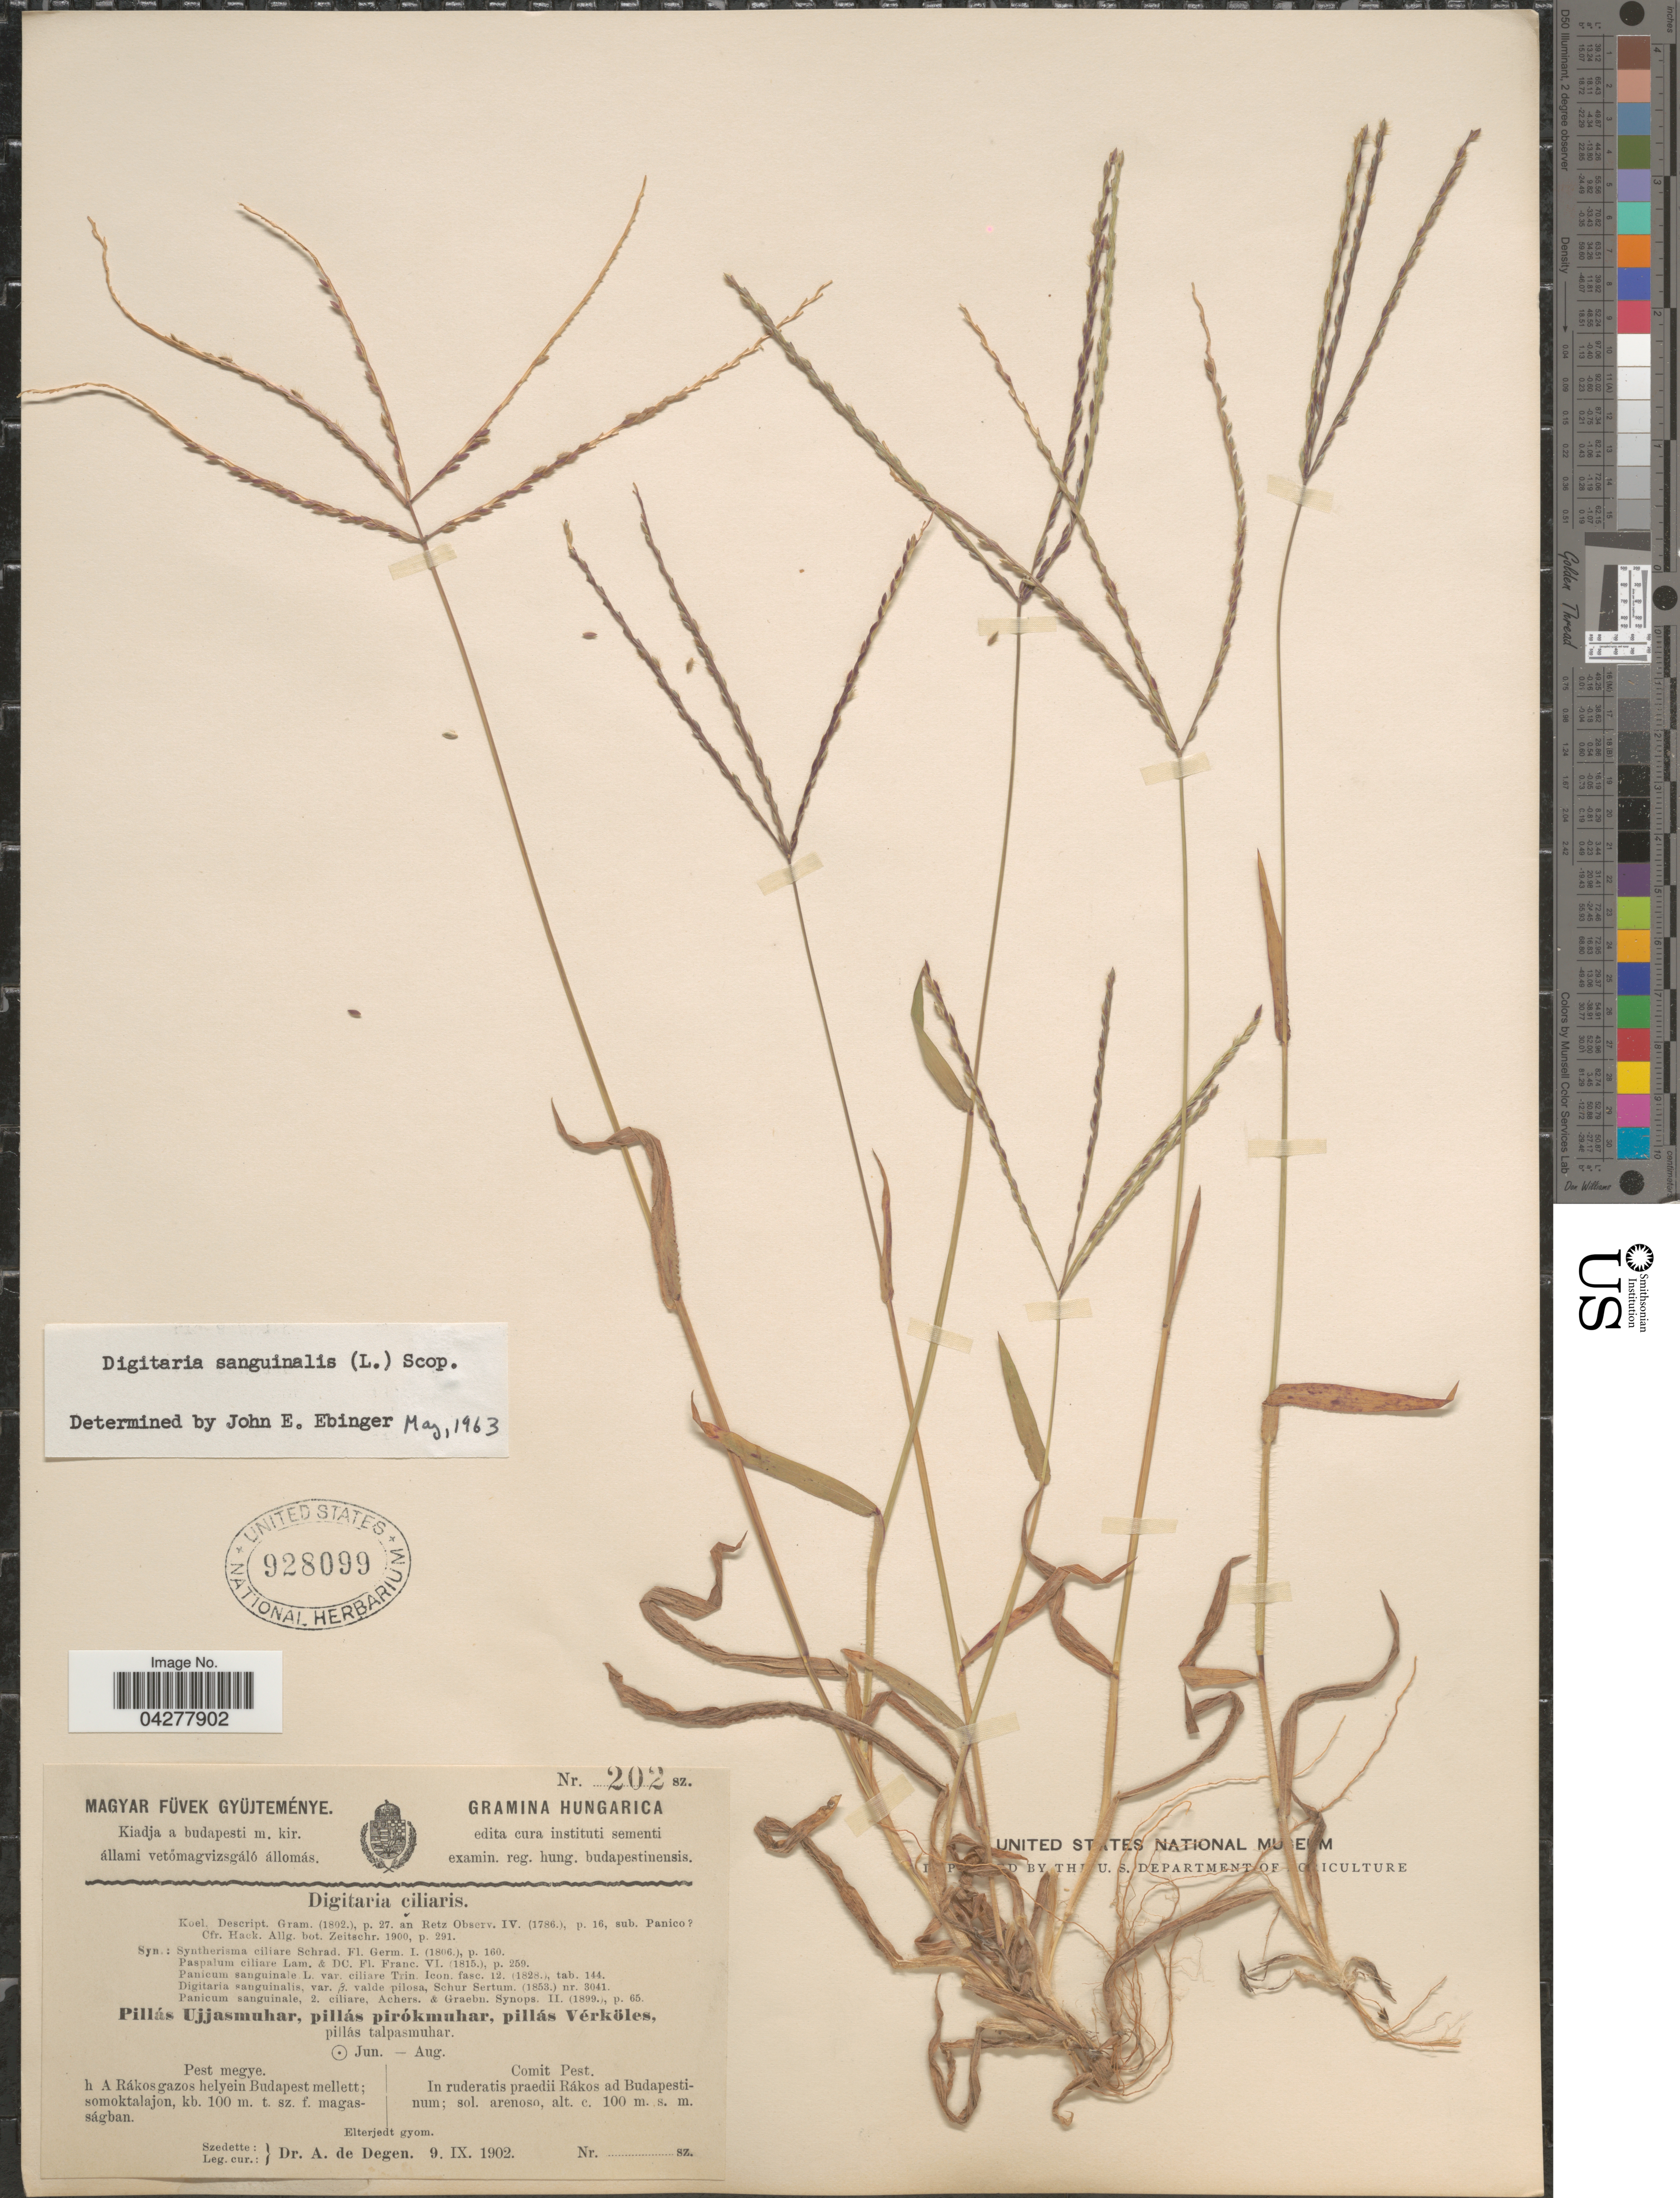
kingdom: Plantae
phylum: Tracheophyta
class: Liliopsida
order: Poales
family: Poaceae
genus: Digitaria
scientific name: Digitaria sanguinalis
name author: (L.) Scop.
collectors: A. Degen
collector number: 202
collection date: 1902-09-09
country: Hungary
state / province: Pest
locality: Comit Pest. In ruderatis praedii Rákos ad Budapestinuml sol. arenoso.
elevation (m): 100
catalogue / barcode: US 928099